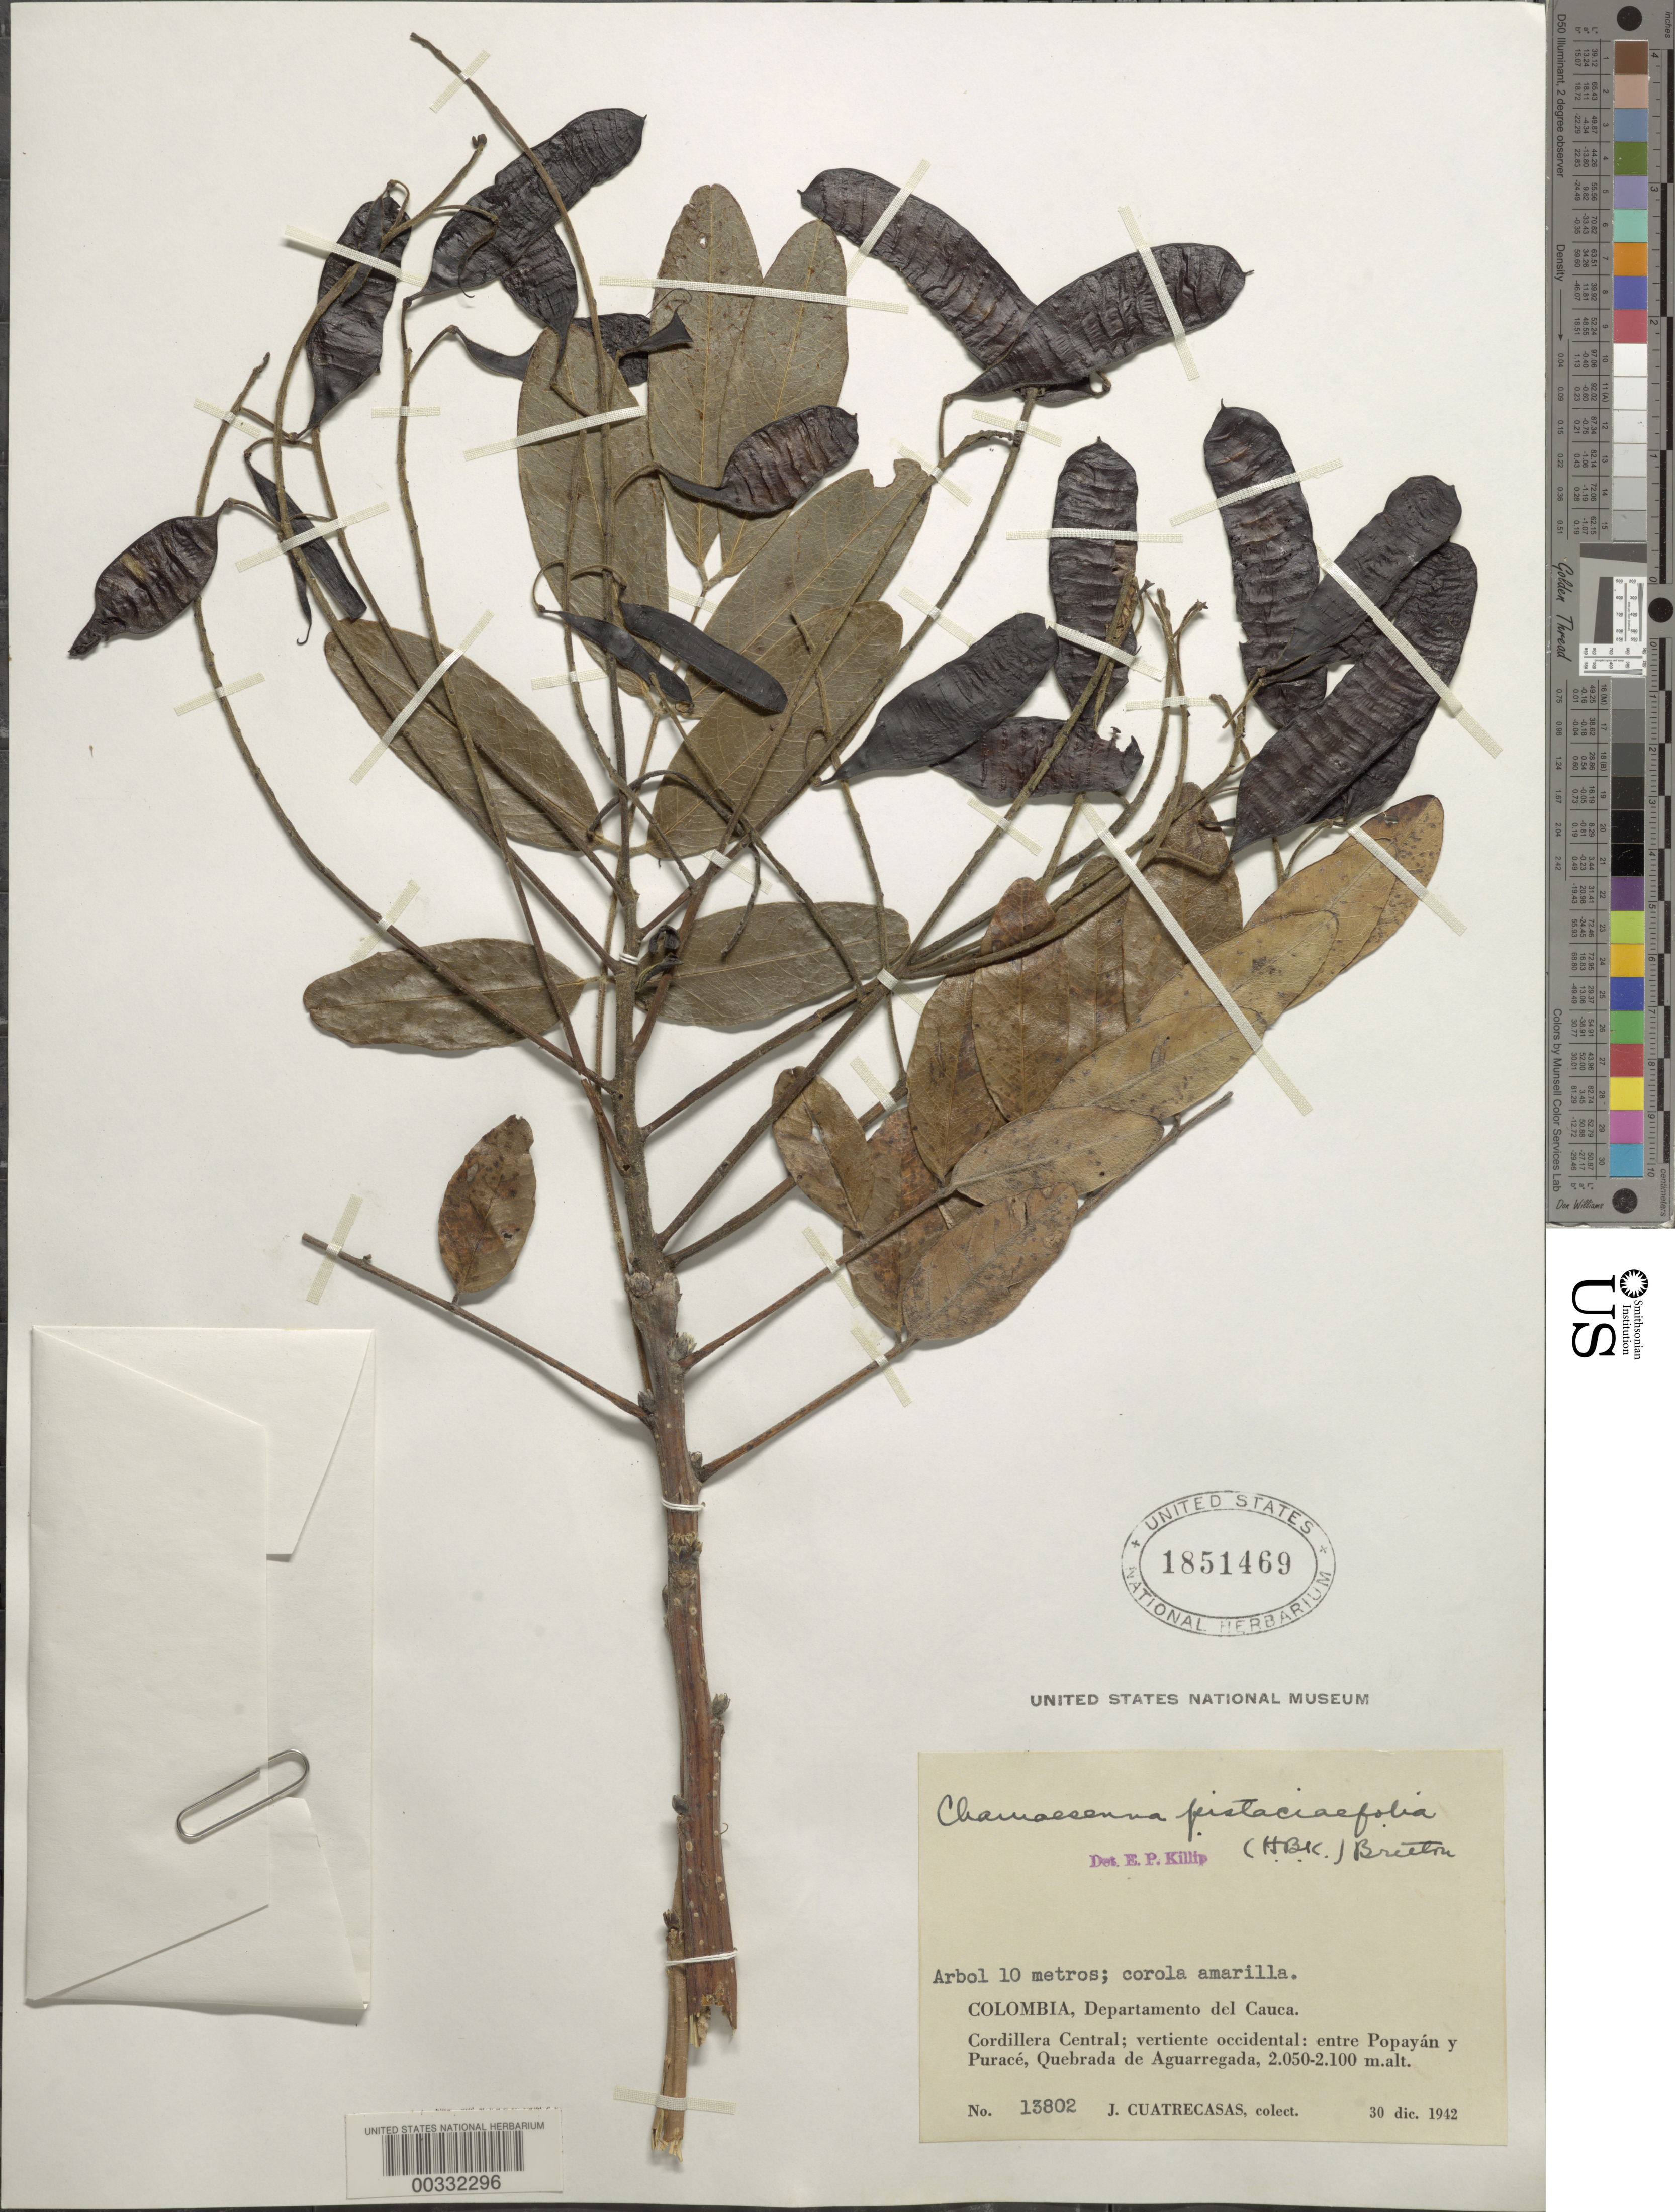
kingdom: Plantae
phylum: Tracheophyta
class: Magnoliopsida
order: Fabales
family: Fabaceae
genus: Senna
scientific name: Senna pistaciifolia var. pistaciifolia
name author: (Kunth) H.S. Irwin & Barneby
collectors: J. Cuatrecasas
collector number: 13802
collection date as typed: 30 Dec 1942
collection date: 1942-12-30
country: Colombia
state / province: Cauca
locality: Cordillera Central; Vertiente Occidental; between Popayan and Purace, Quebrada de Aguarregada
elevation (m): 2050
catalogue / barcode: US 1851469